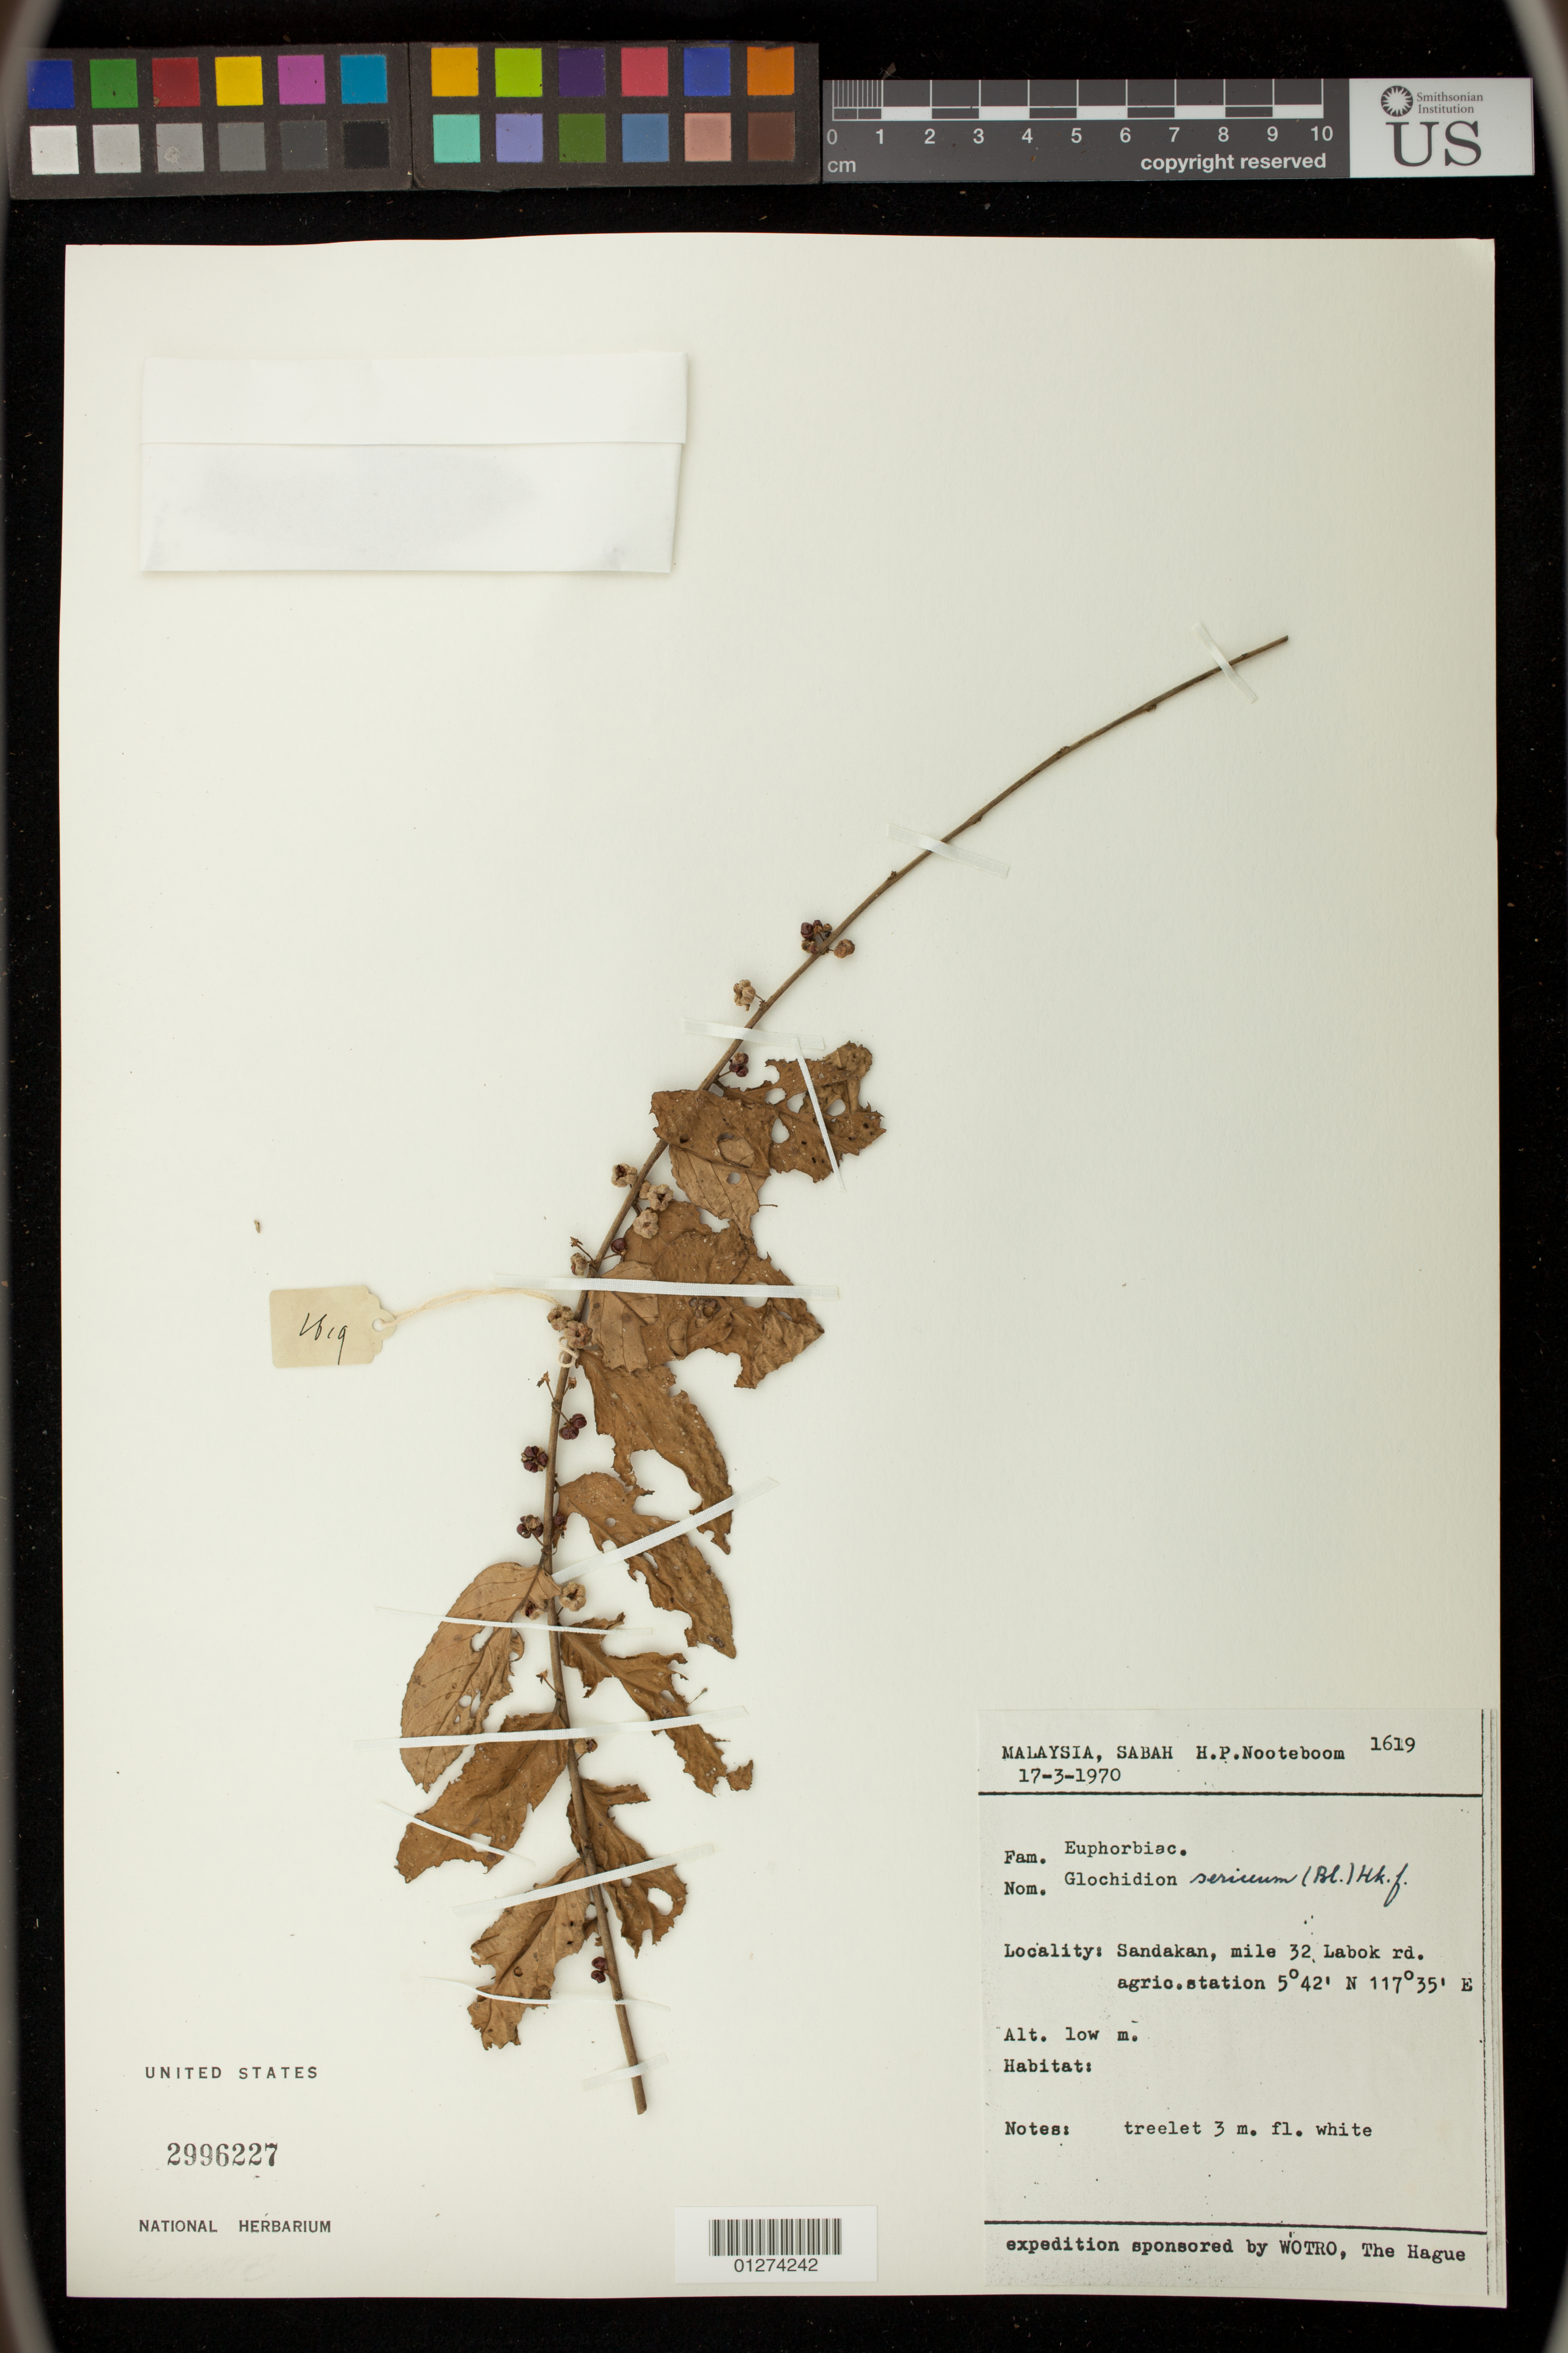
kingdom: Plantae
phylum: Tracheophyta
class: Magnoliopsida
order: Malpighiales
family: Phyllanthaceae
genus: Glochidion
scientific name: Glochidion sericeum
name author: (Blume) Zoll. & Moritzi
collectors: H. P. Nooteboom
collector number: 1619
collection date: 1970-03-17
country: Malaysia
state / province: Sabah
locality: Sandakan, mile 32 Labok rd. agric. station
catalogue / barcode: US 2996227